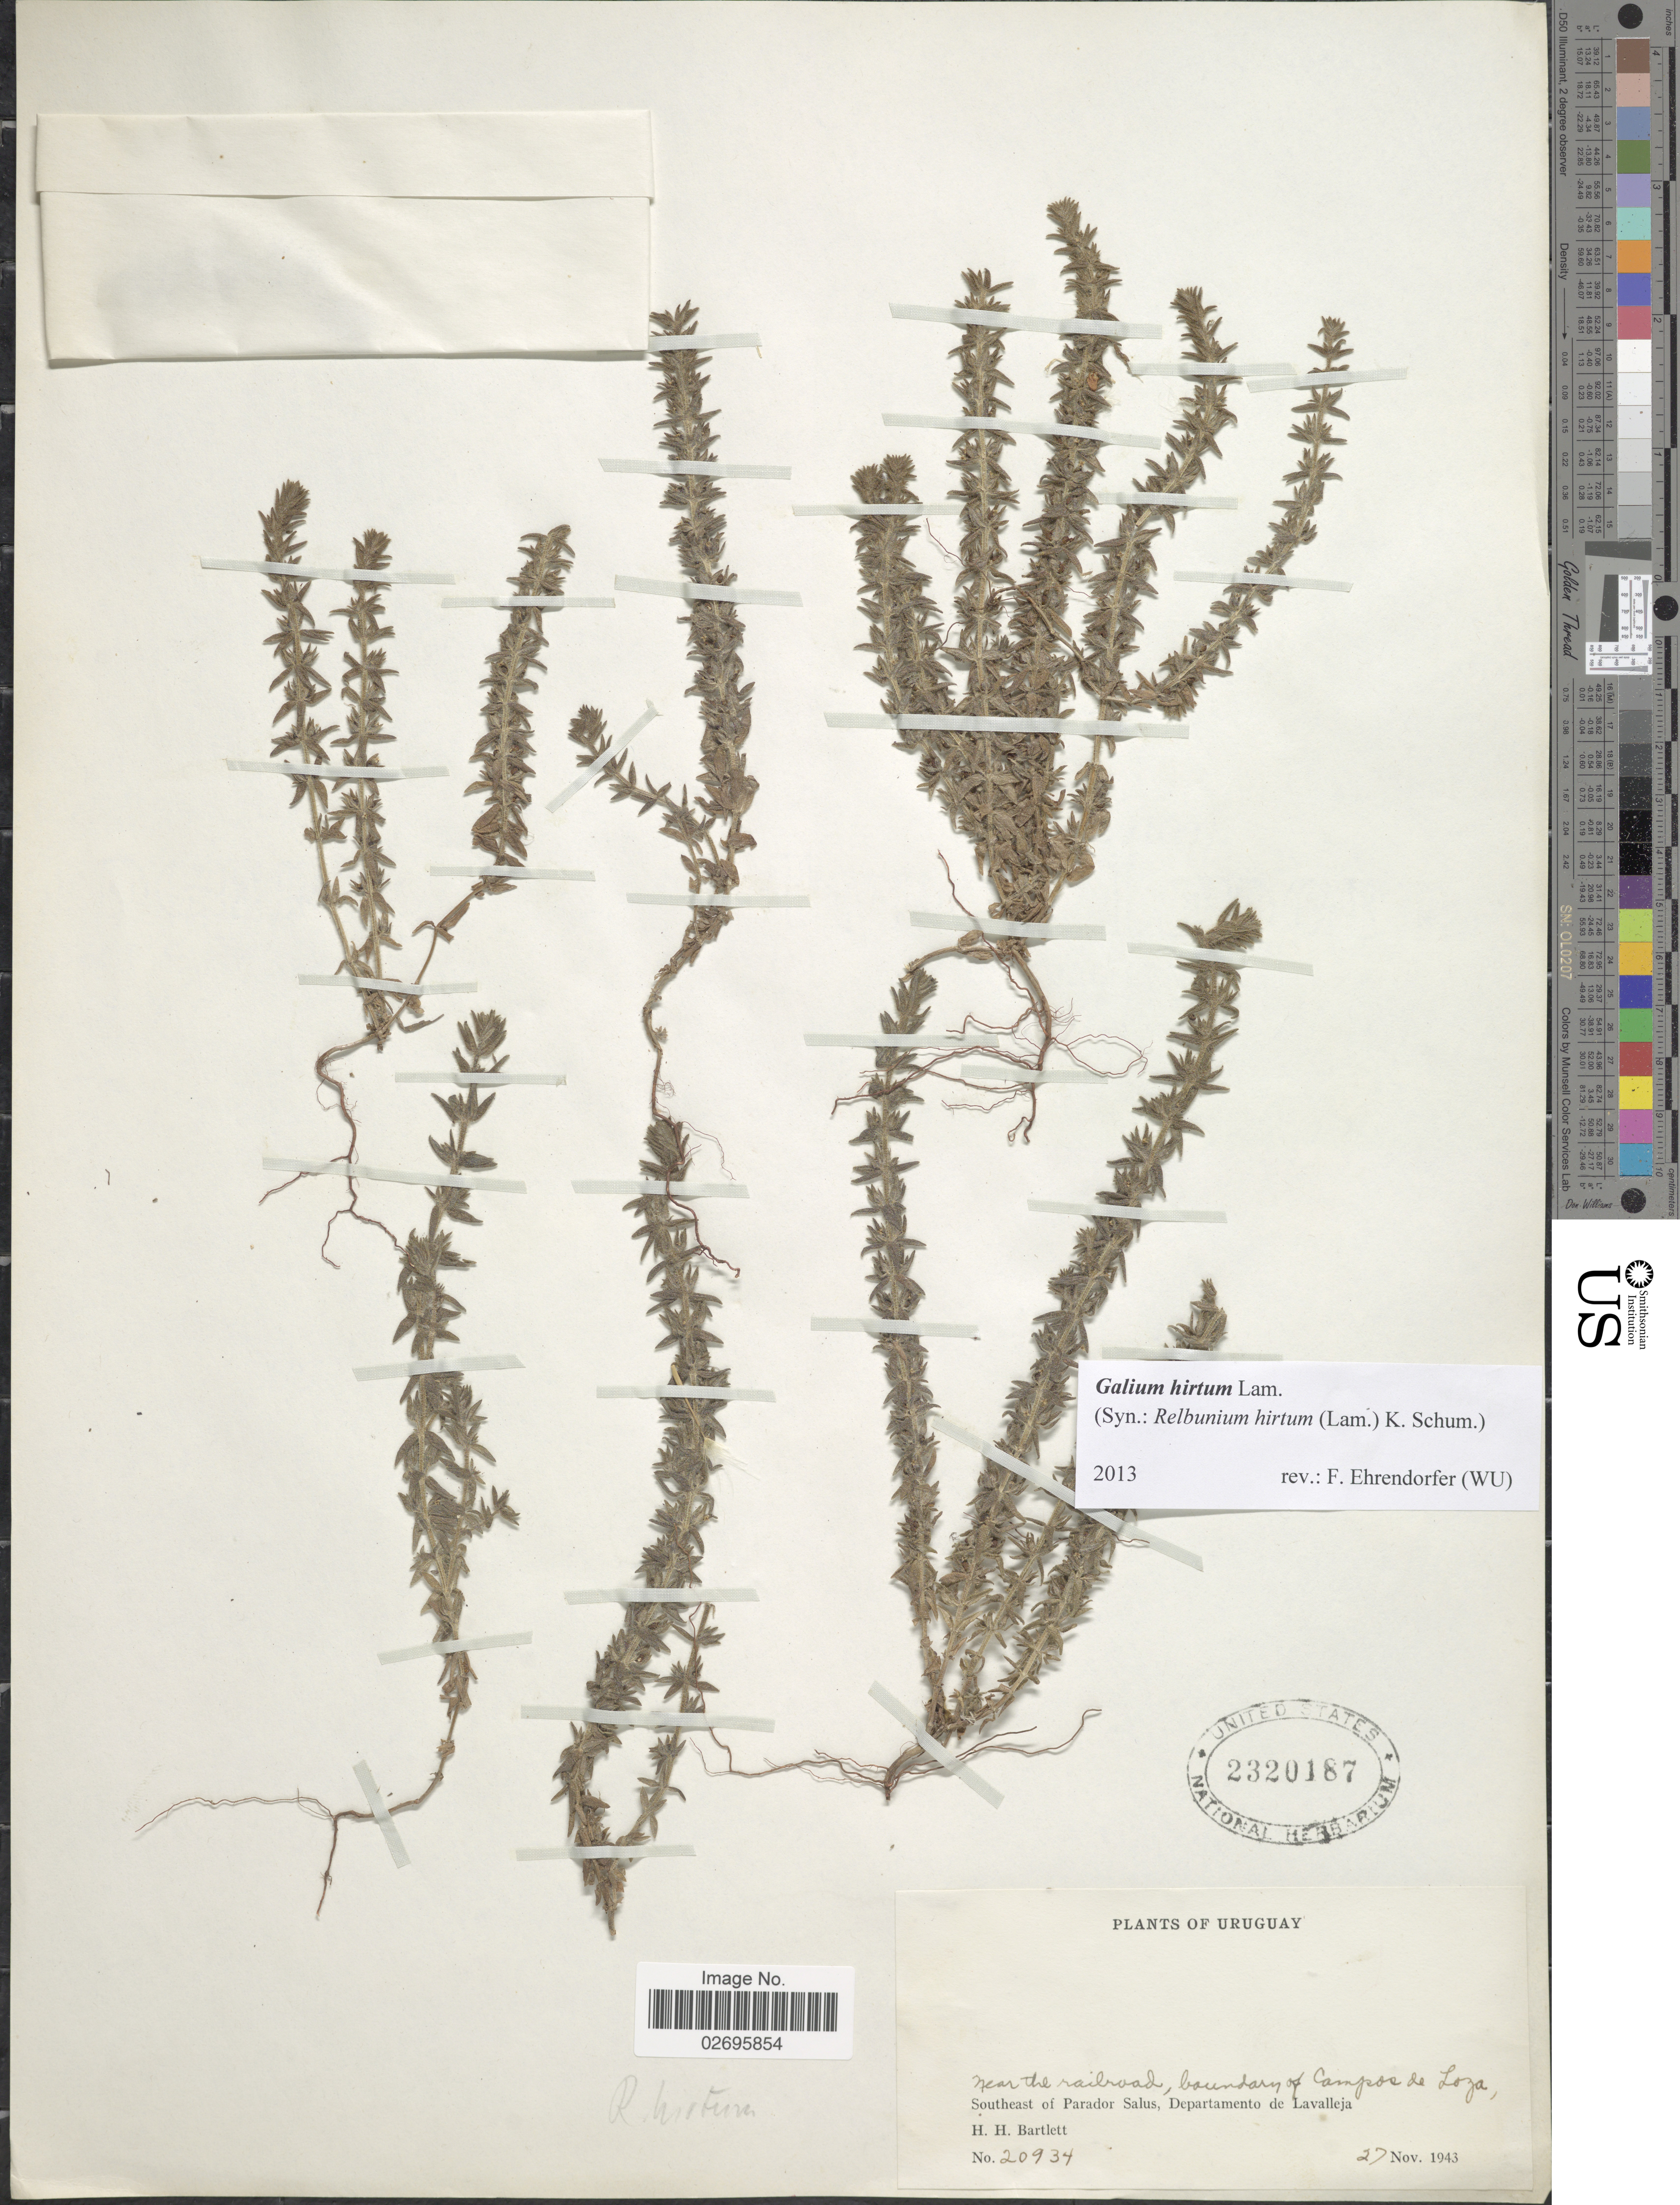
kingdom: Plantae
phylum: Tracheophyta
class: Magnoliopsida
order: Gentianales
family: Rubiaceae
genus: Galium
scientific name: Galium hirtum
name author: Lam.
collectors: H. H. Bartlett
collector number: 20934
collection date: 1943-11-27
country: Uruguay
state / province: Lavalleja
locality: Near the railroad, boundary of Campos de Loja, Southeast of Parador Salus, Departamento de Lavalleja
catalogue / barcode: US 2320187